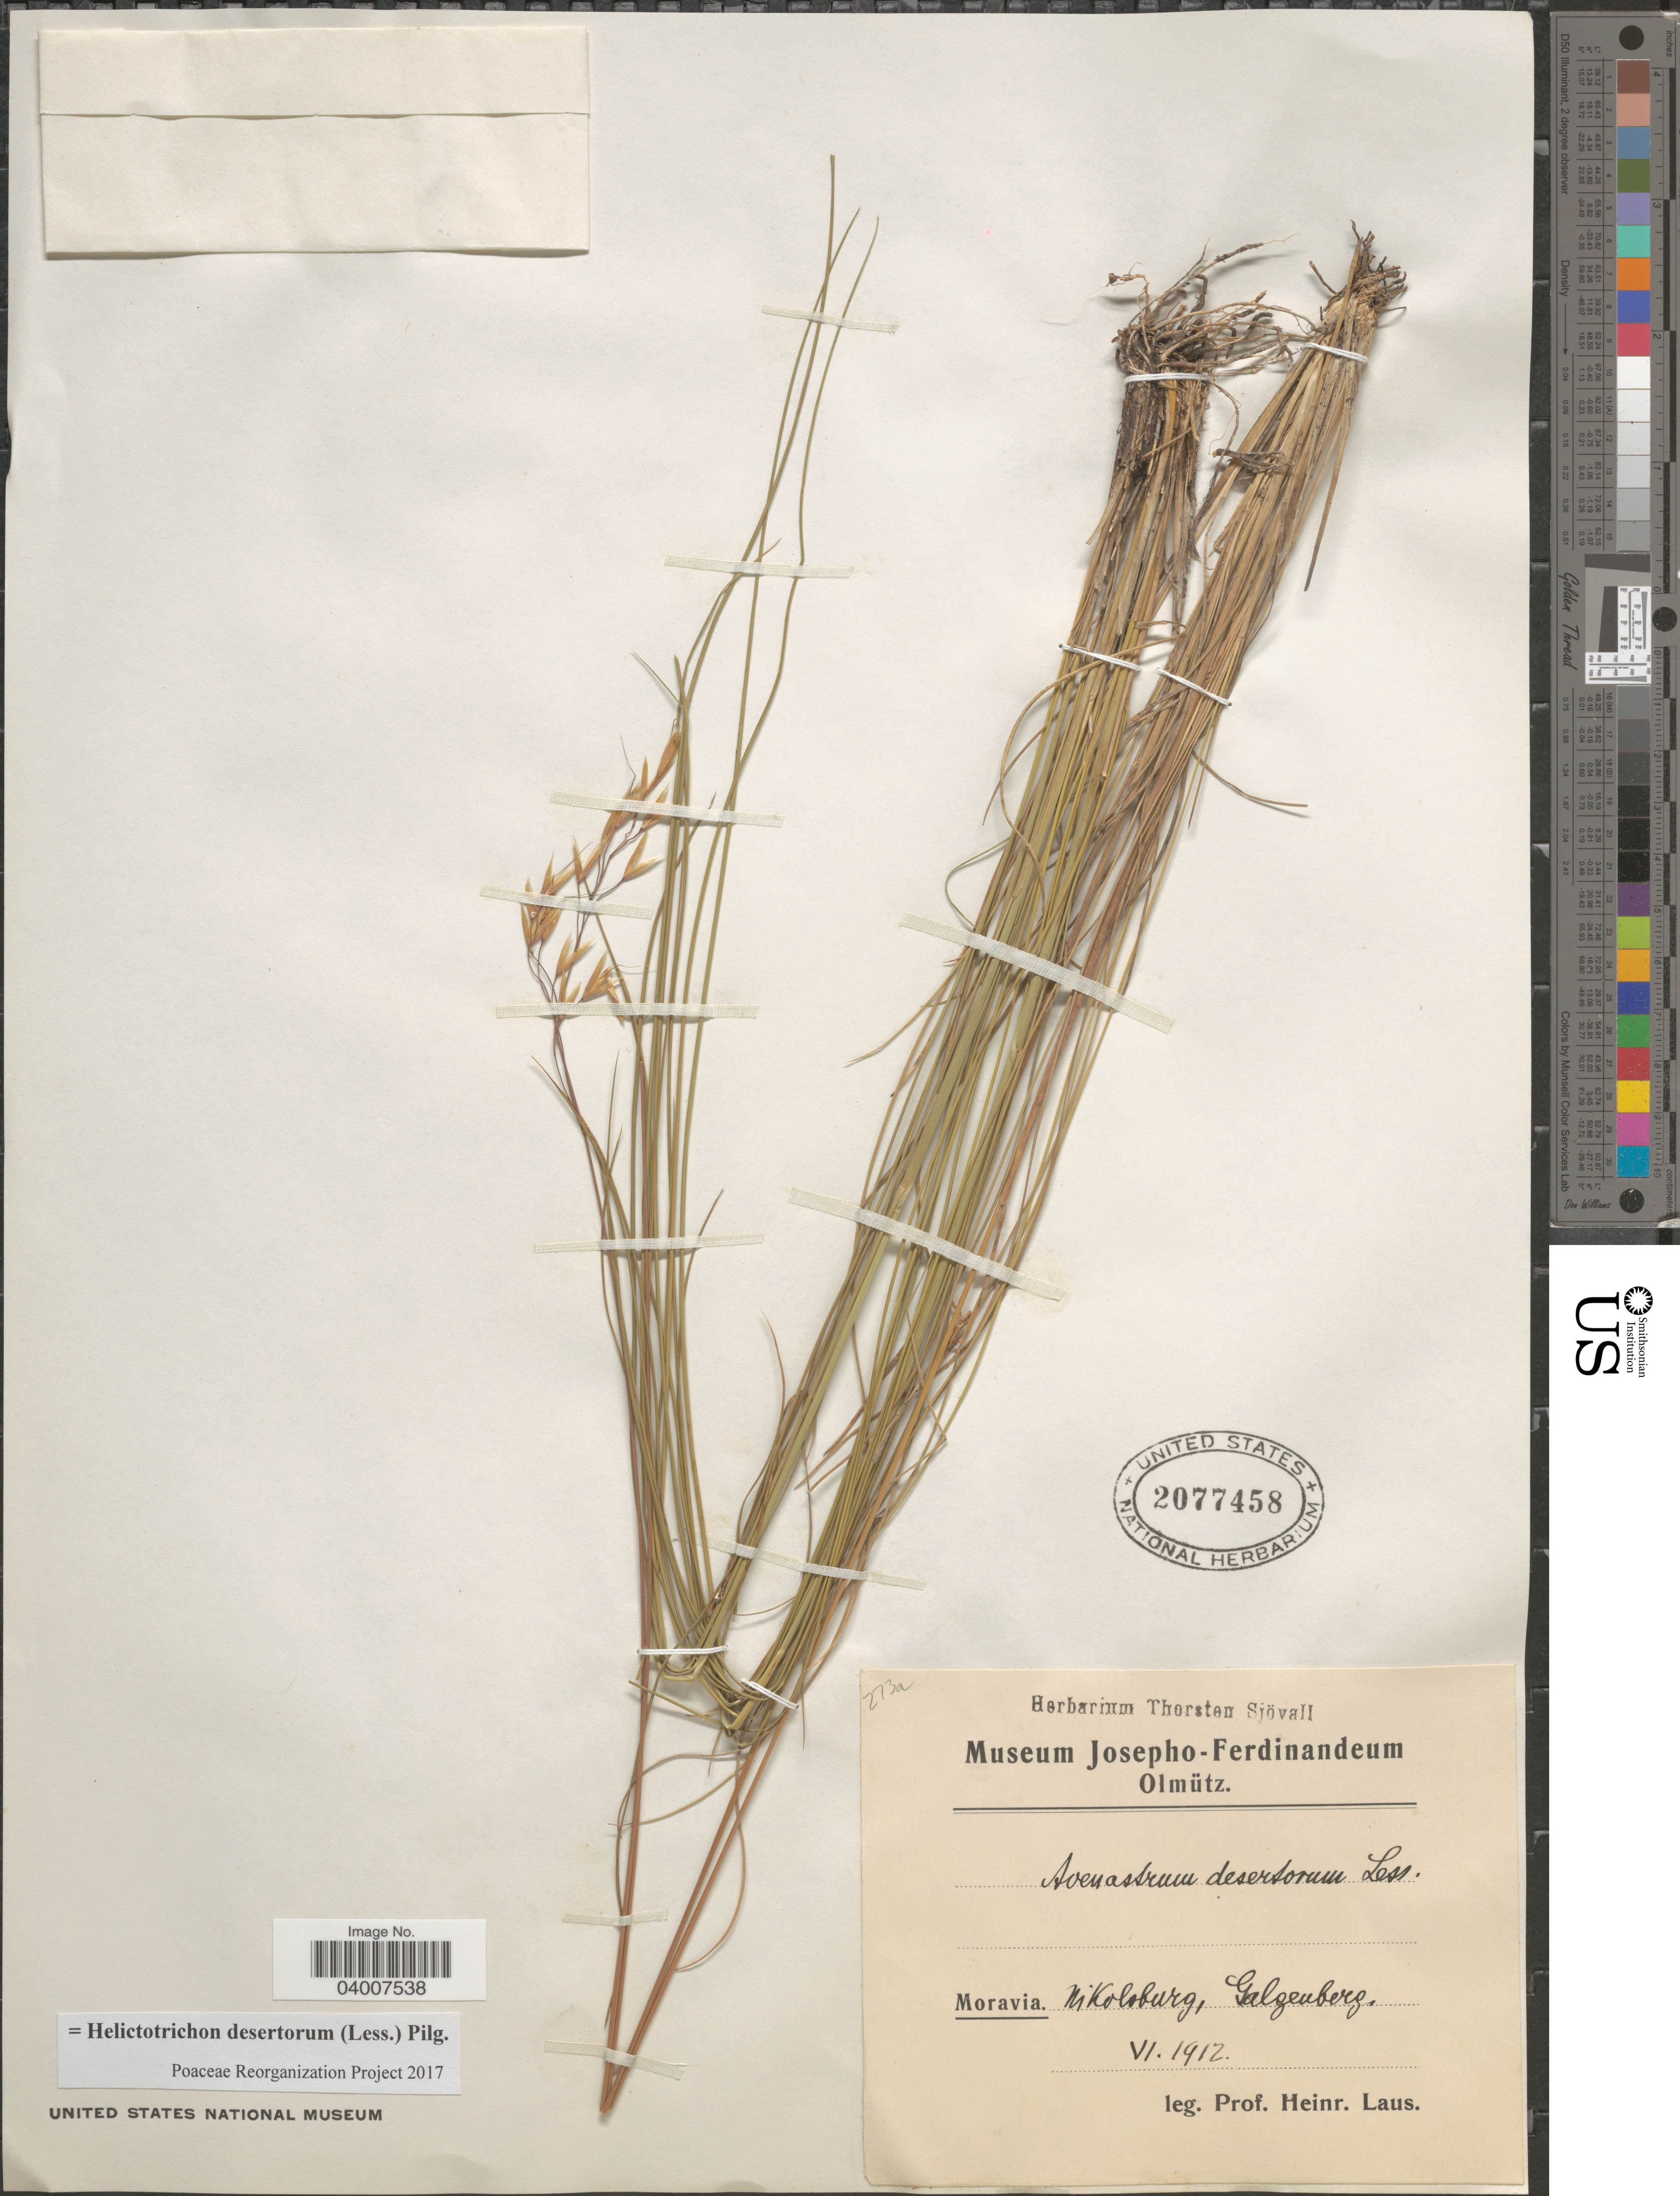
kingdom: Plantae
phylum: Tracheophyta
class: Liliopsida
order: Poales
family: Poaceae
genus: Helictotrichon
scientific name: Helictotrichon desertorum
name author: (Less.) Pilg.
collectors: H. Laus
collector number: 273a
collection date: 1912-06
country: Czechia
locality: Moravia. Nikolsburg, Galgenberg.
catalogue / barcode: US 2077458